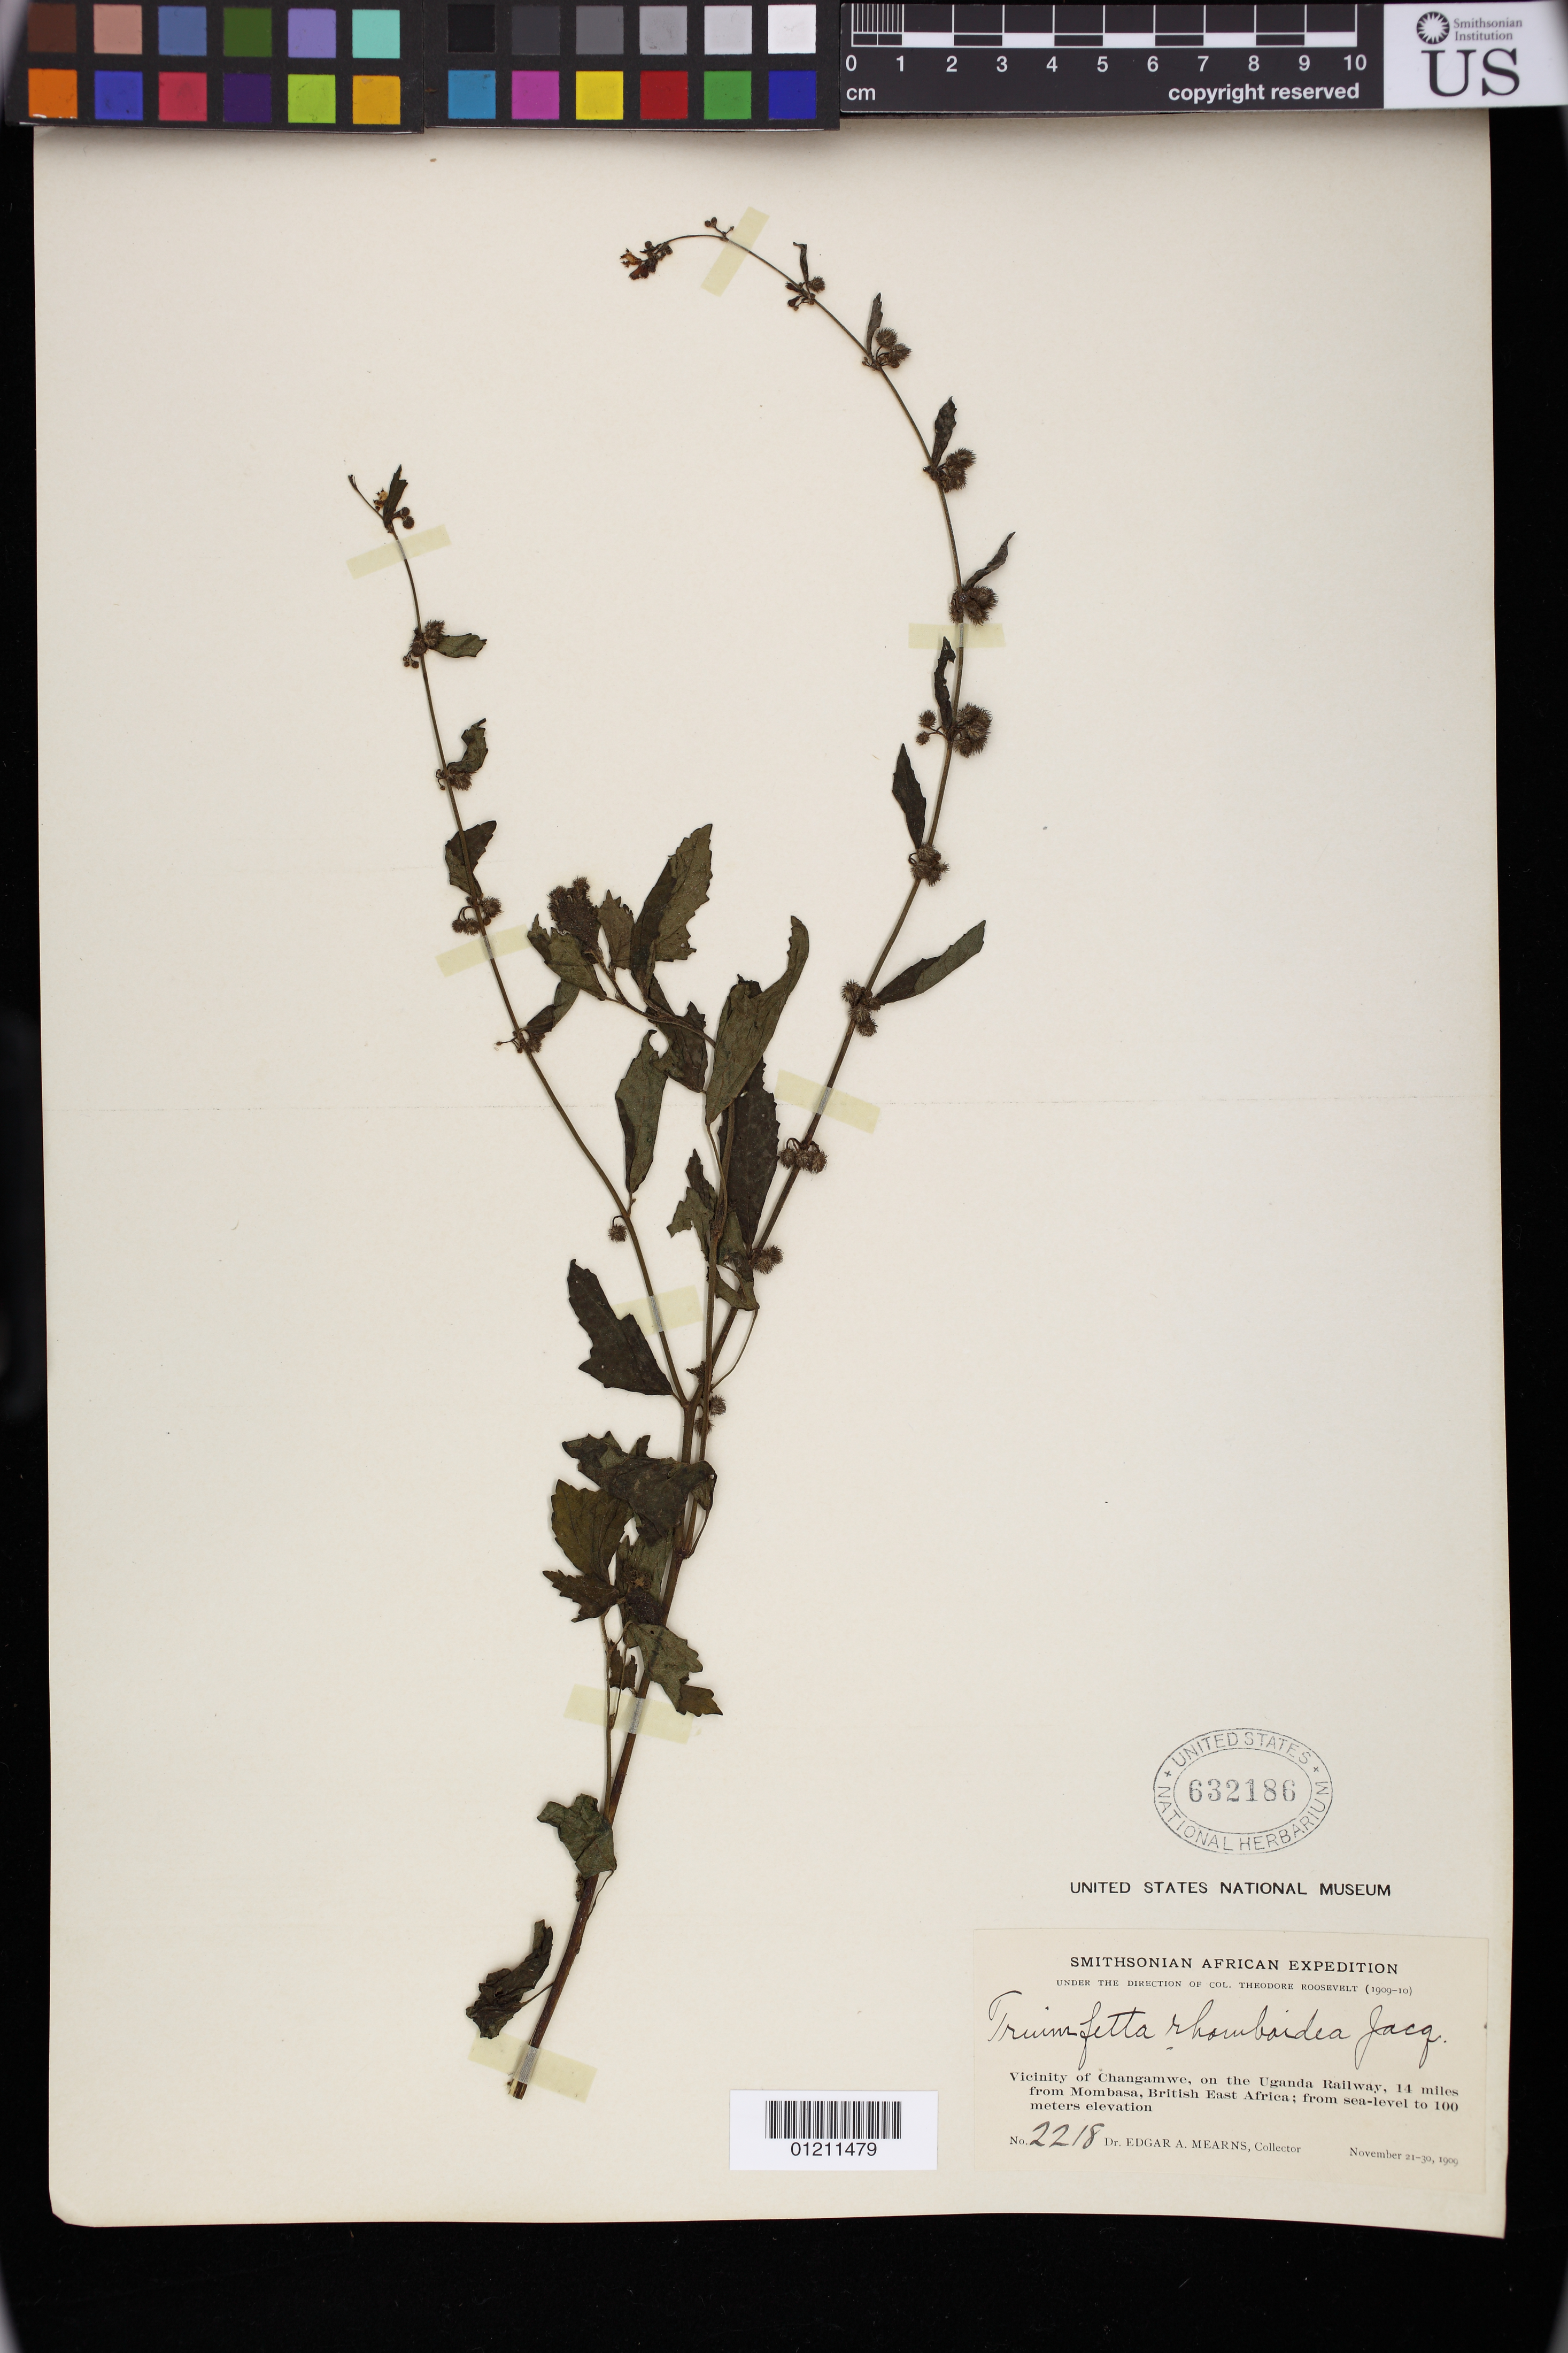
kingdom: Plantae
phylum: Tracheophyta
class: Magnoliopsida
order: Malvales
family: Malvaceae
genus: Triumfetta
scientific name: Triumfetta rhomboidea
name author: Jacq.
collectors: E. A. Mearns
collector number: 2218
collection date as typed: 21 Nov 1909 to 30 Nov 1909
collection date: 1909-11-21/1909-11-30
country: Kenya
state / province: Mombasa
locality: Vicinity of Changamwe, on the Uganda Railway, 14 miles from Mombasa, British East Africa.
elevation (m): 0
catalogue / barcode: US 632186